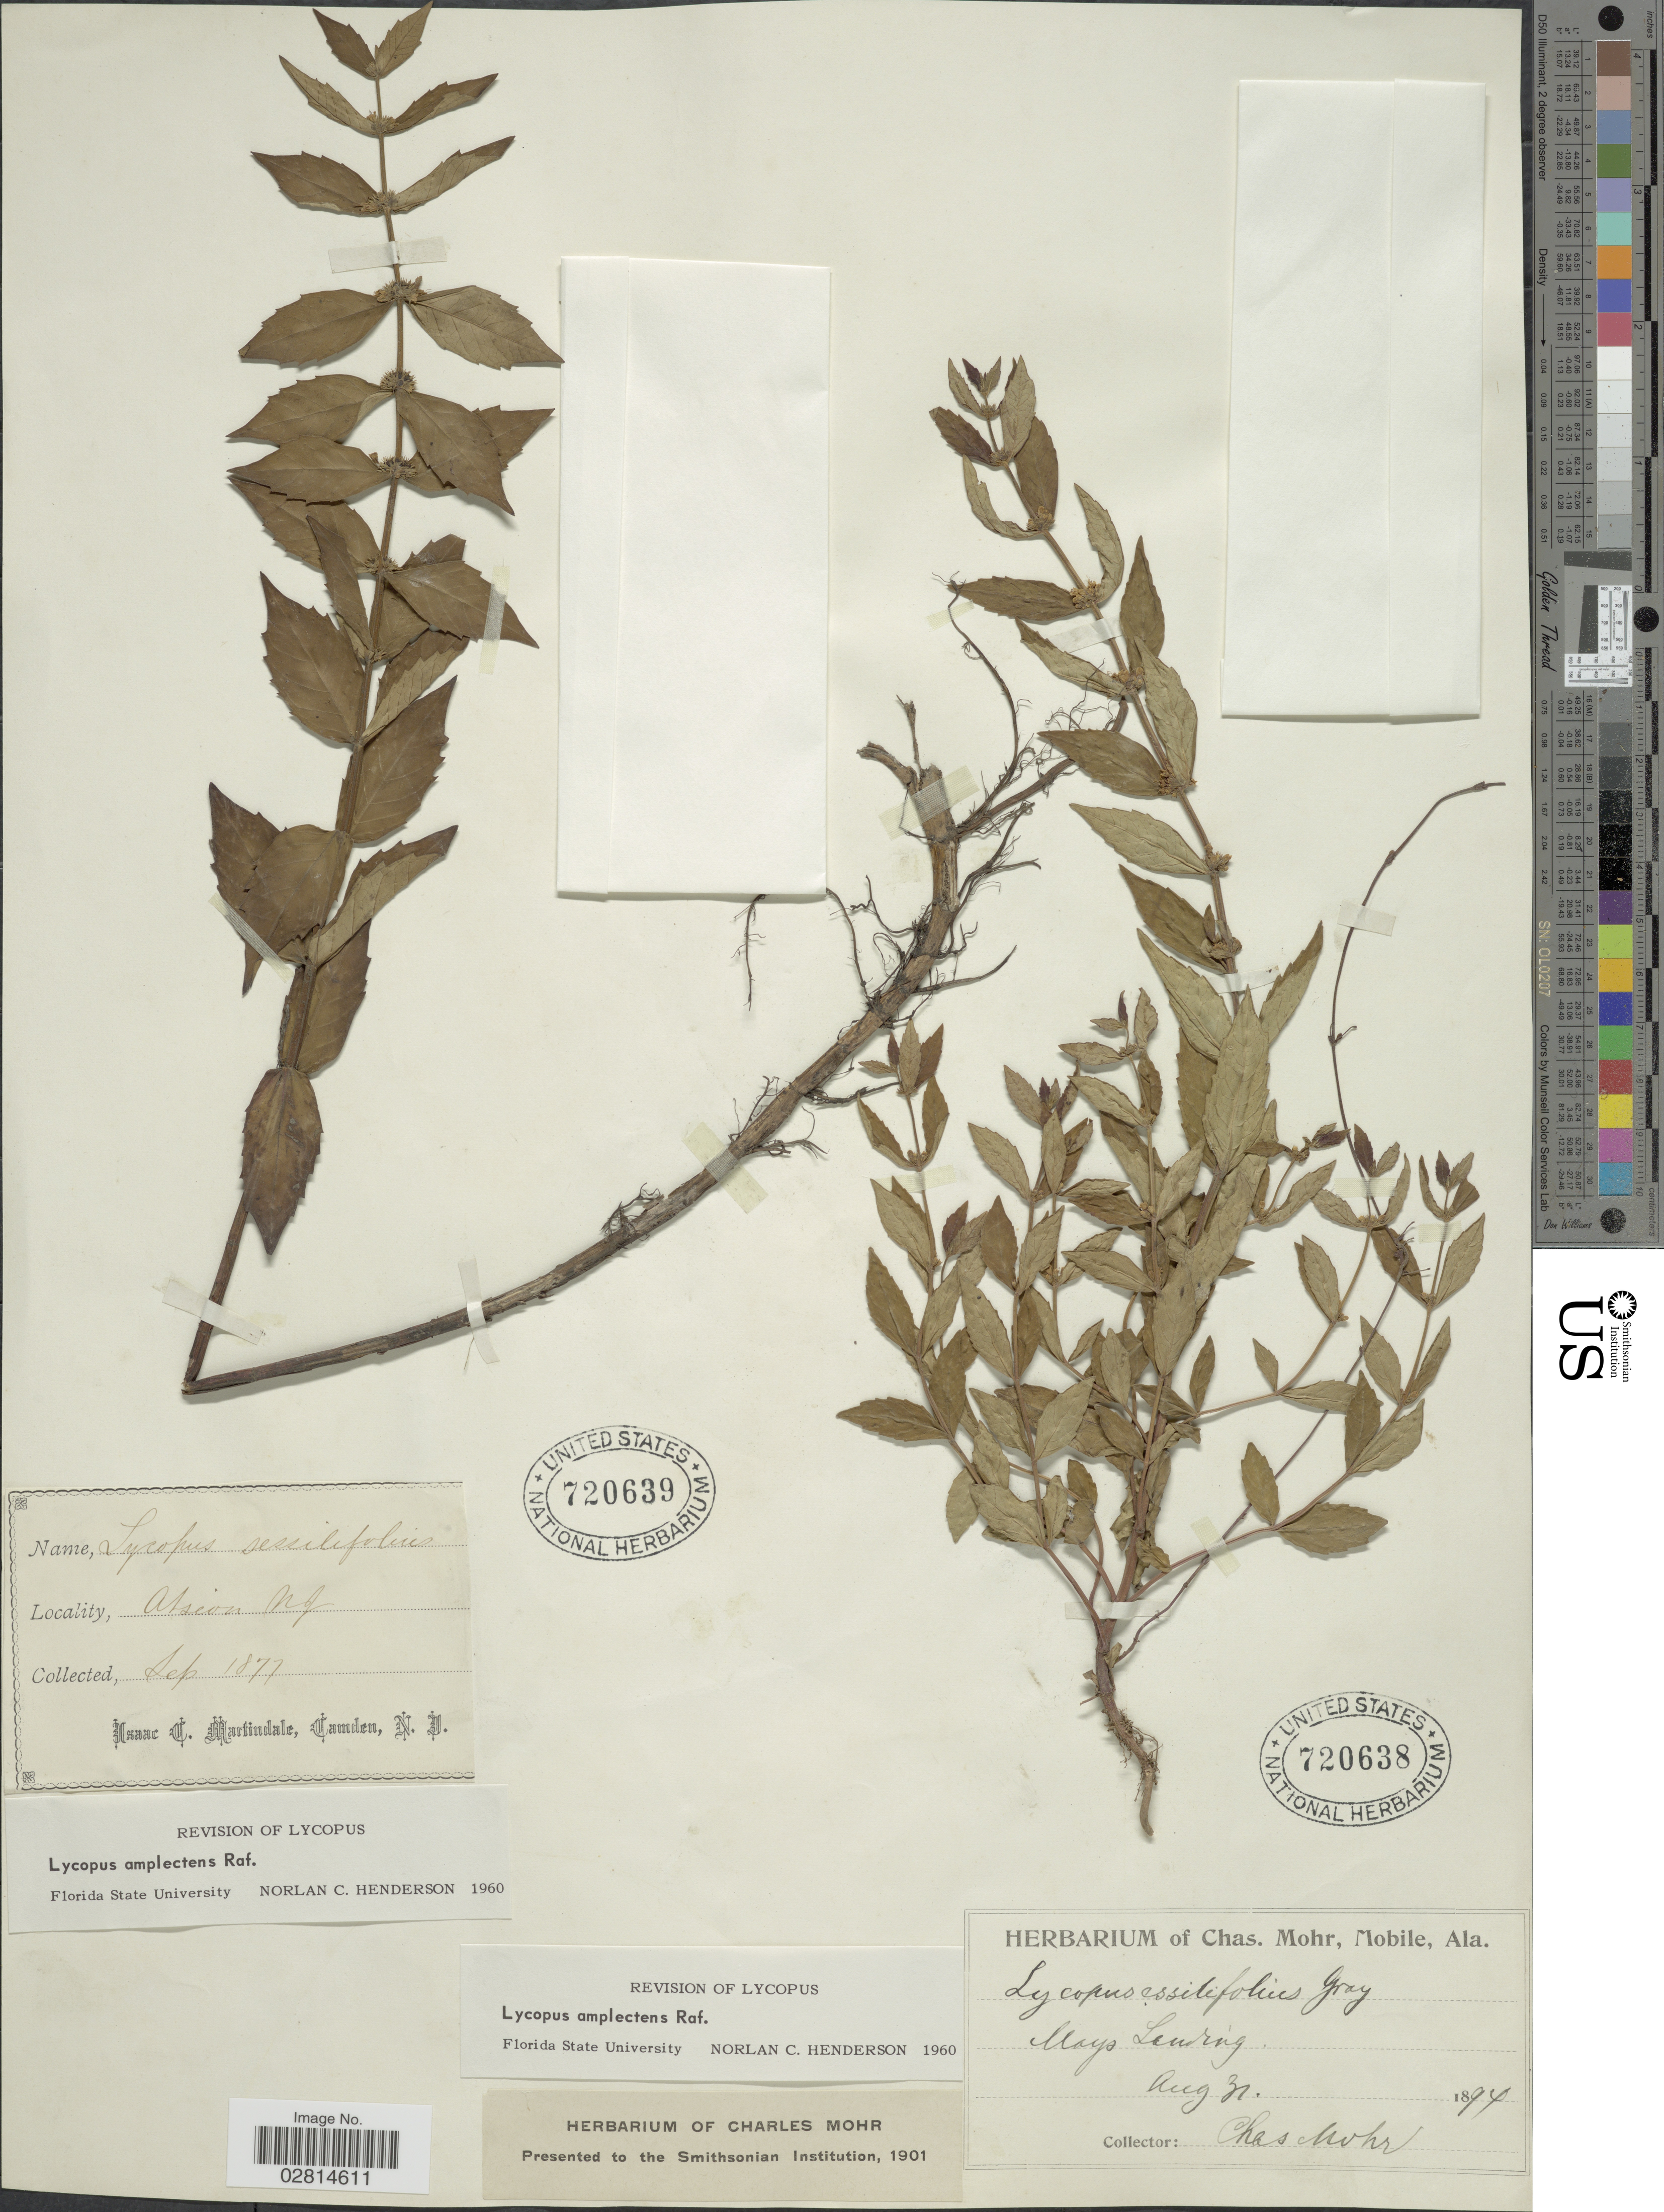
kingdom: Plantae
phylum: Tracheophyta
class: Magnoliopsida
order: Lamiales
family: Lamiaceae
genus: Lycopus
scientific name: Lycopus amplectens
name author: Raf.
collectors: I. C. Martindale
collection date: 1877-09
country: United States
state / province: New Jersey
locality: Atsion.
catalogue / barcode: US 720639